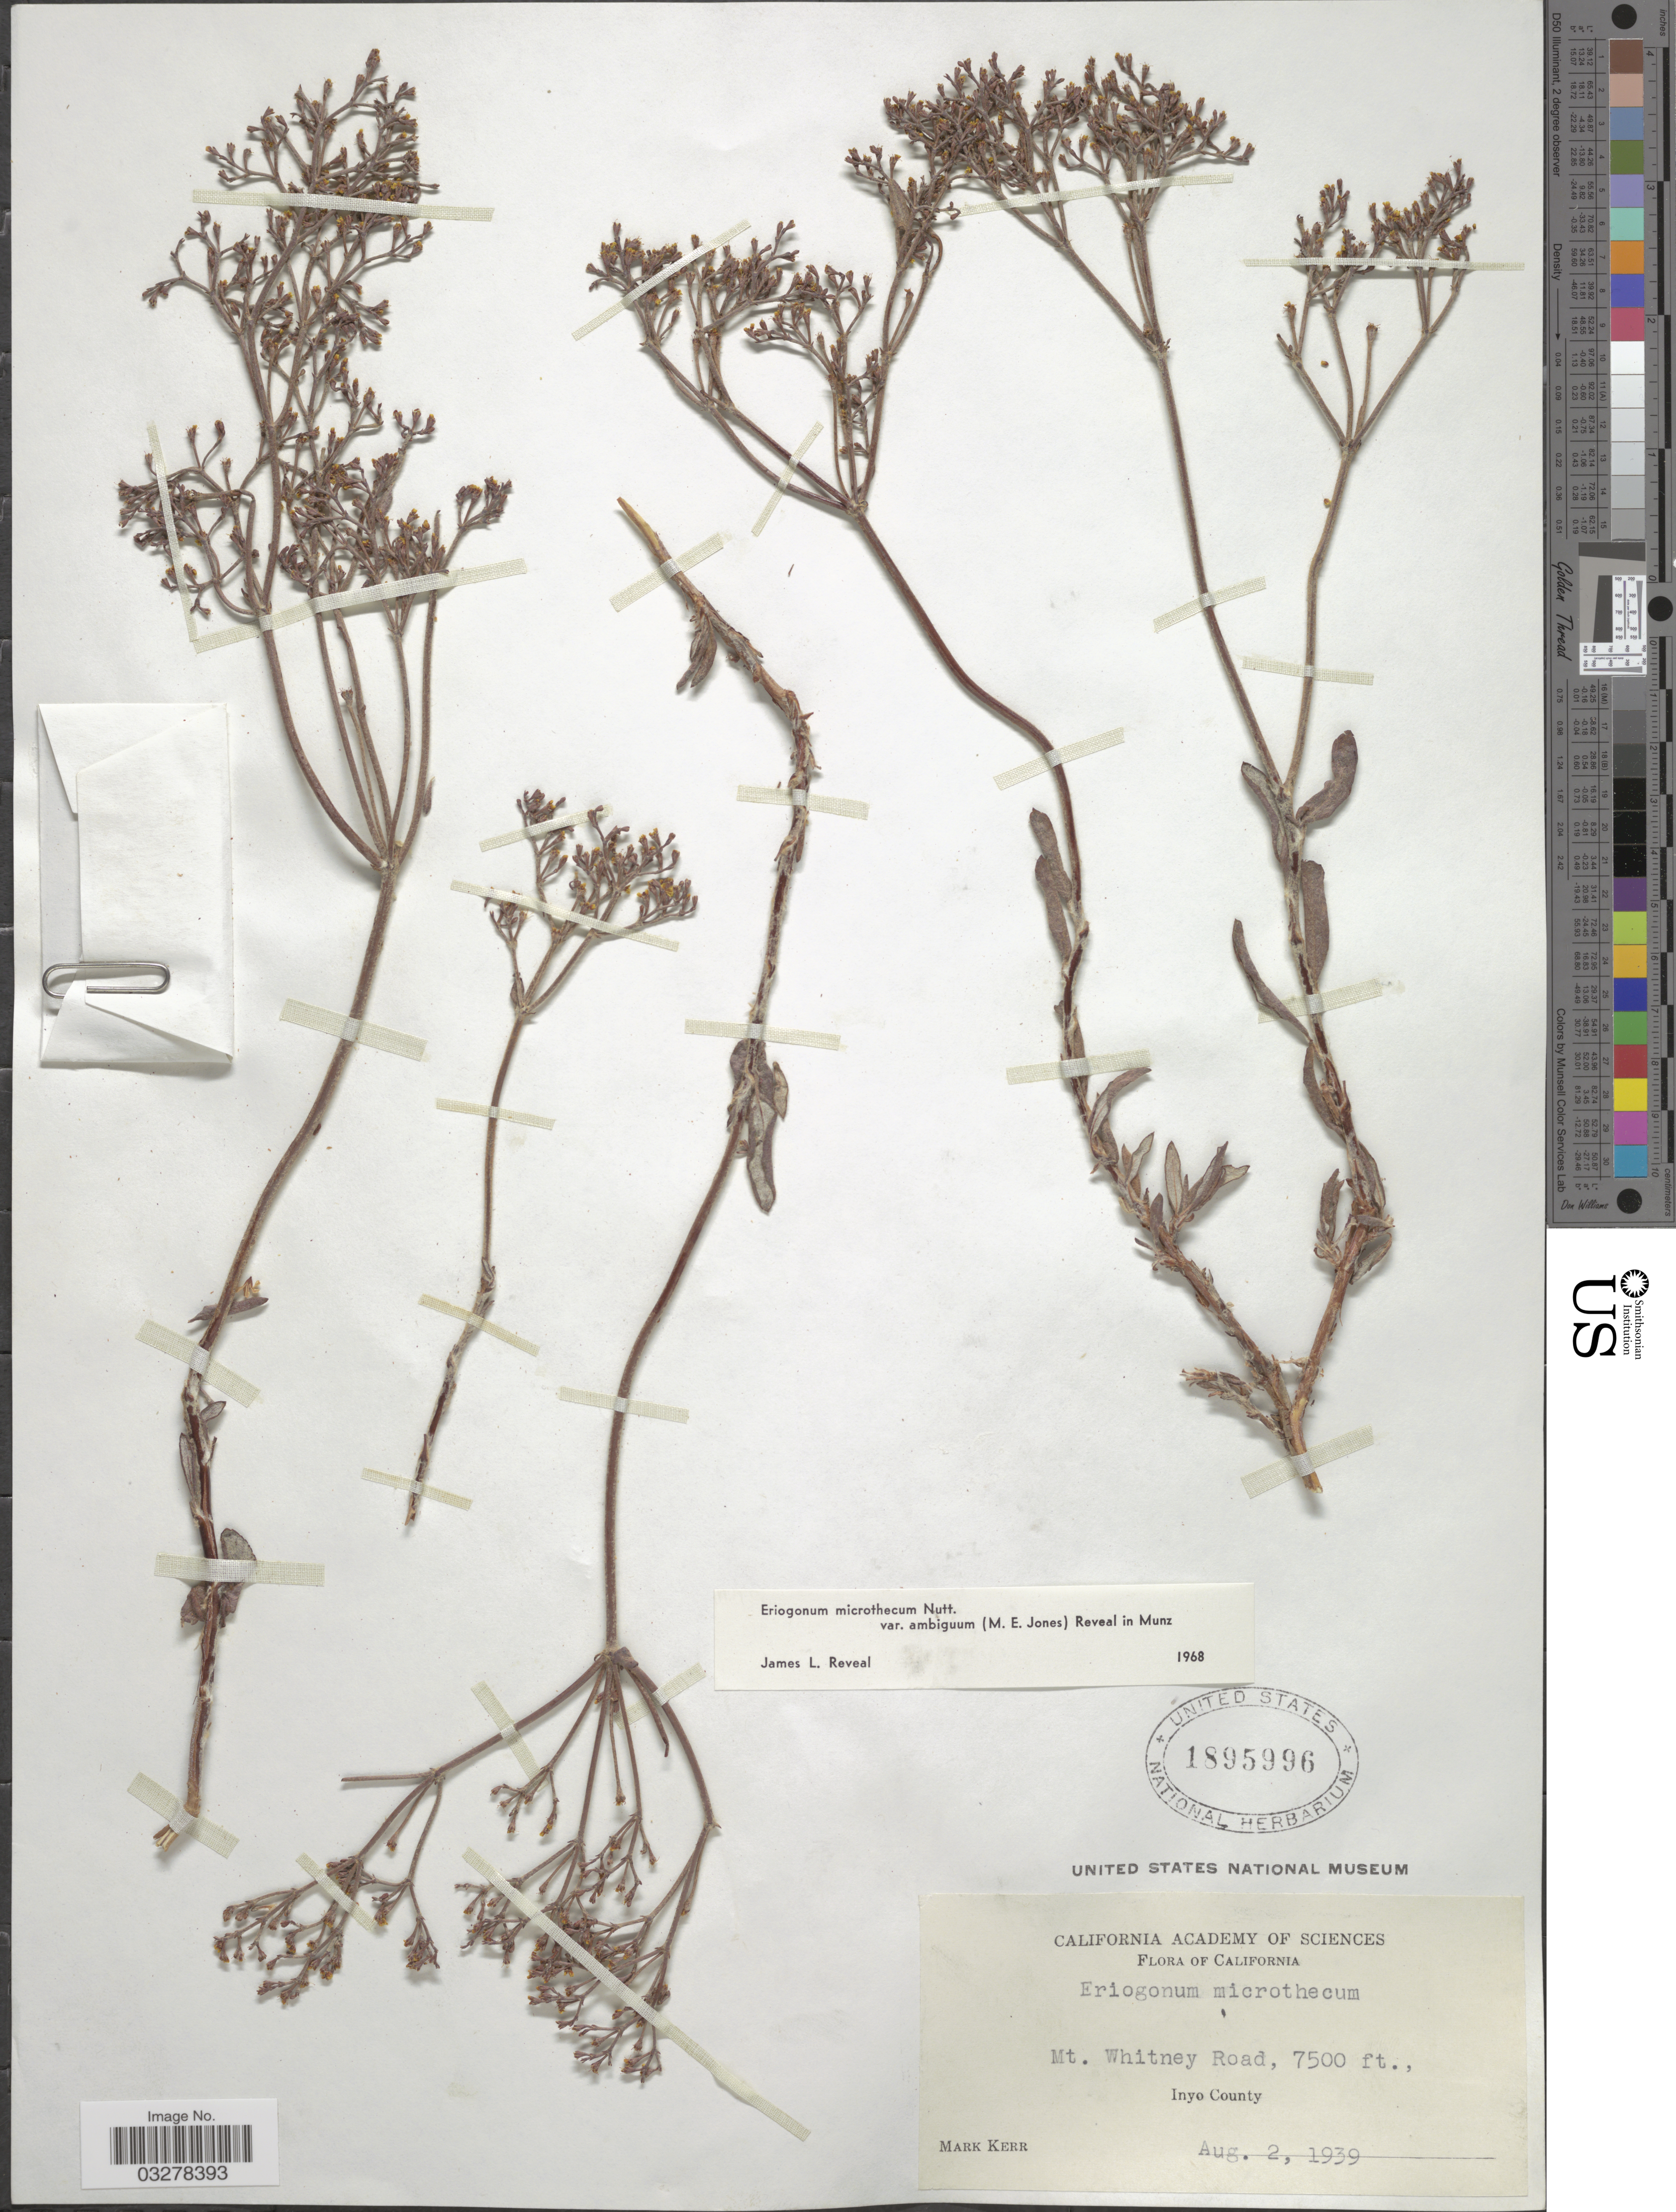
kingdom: Plantae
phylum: Tracheophyta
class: Magnoliopsida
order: Caryophyllales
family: Polygonaceae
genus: Eriogonum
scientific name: Eriogonum microtheca var. ambiguum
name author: (M.E. Jones) Reveal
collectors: M. Kerr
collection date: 1939-08-02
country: United States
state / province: California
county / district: Inyo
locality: Mt. Whitney Road, Inyo County.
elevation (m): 2286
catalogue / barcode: US 1895996